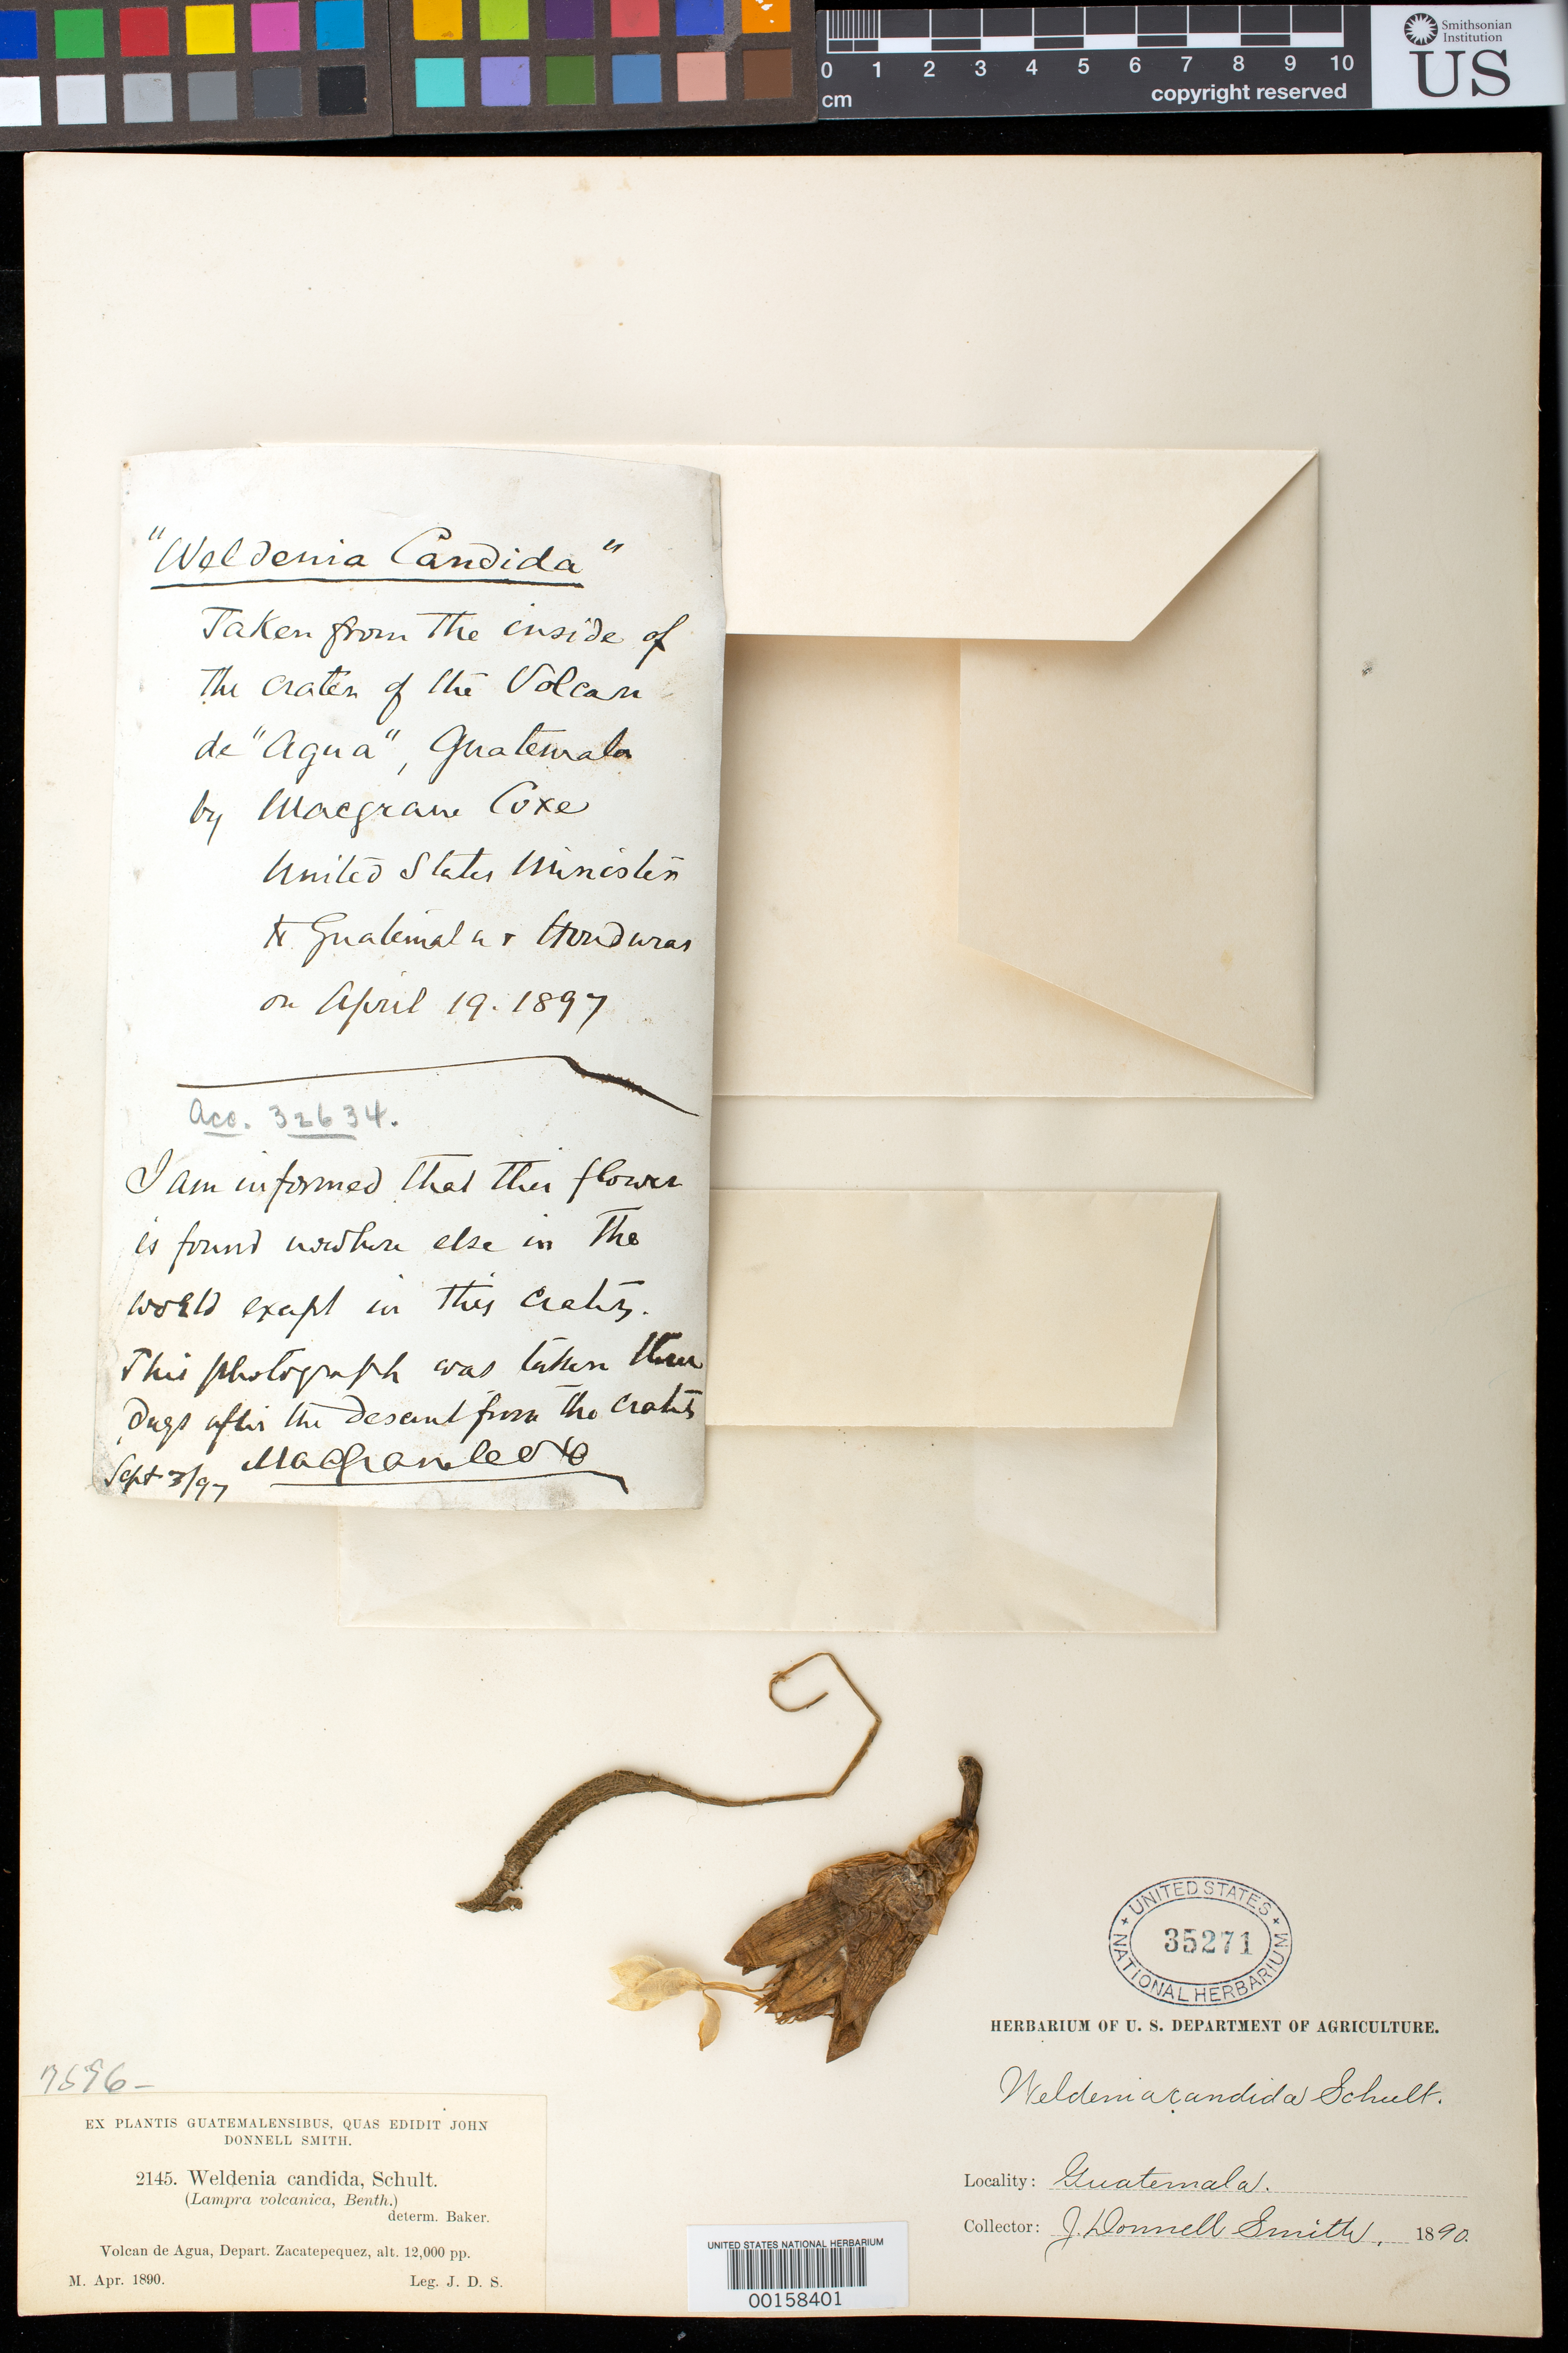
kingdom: Plantae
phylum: Tracheophyta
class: Liliopsida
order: Commelinales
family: Commelinaceae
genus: Weldenia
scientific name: Weldenia candida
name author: Schult. f.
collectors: J. Donnell Smith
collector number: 2145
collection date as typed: Apr 1890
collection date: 1890-04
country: Guatemala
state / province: Sacatepéquez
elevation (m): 3660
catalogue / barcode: US 35271